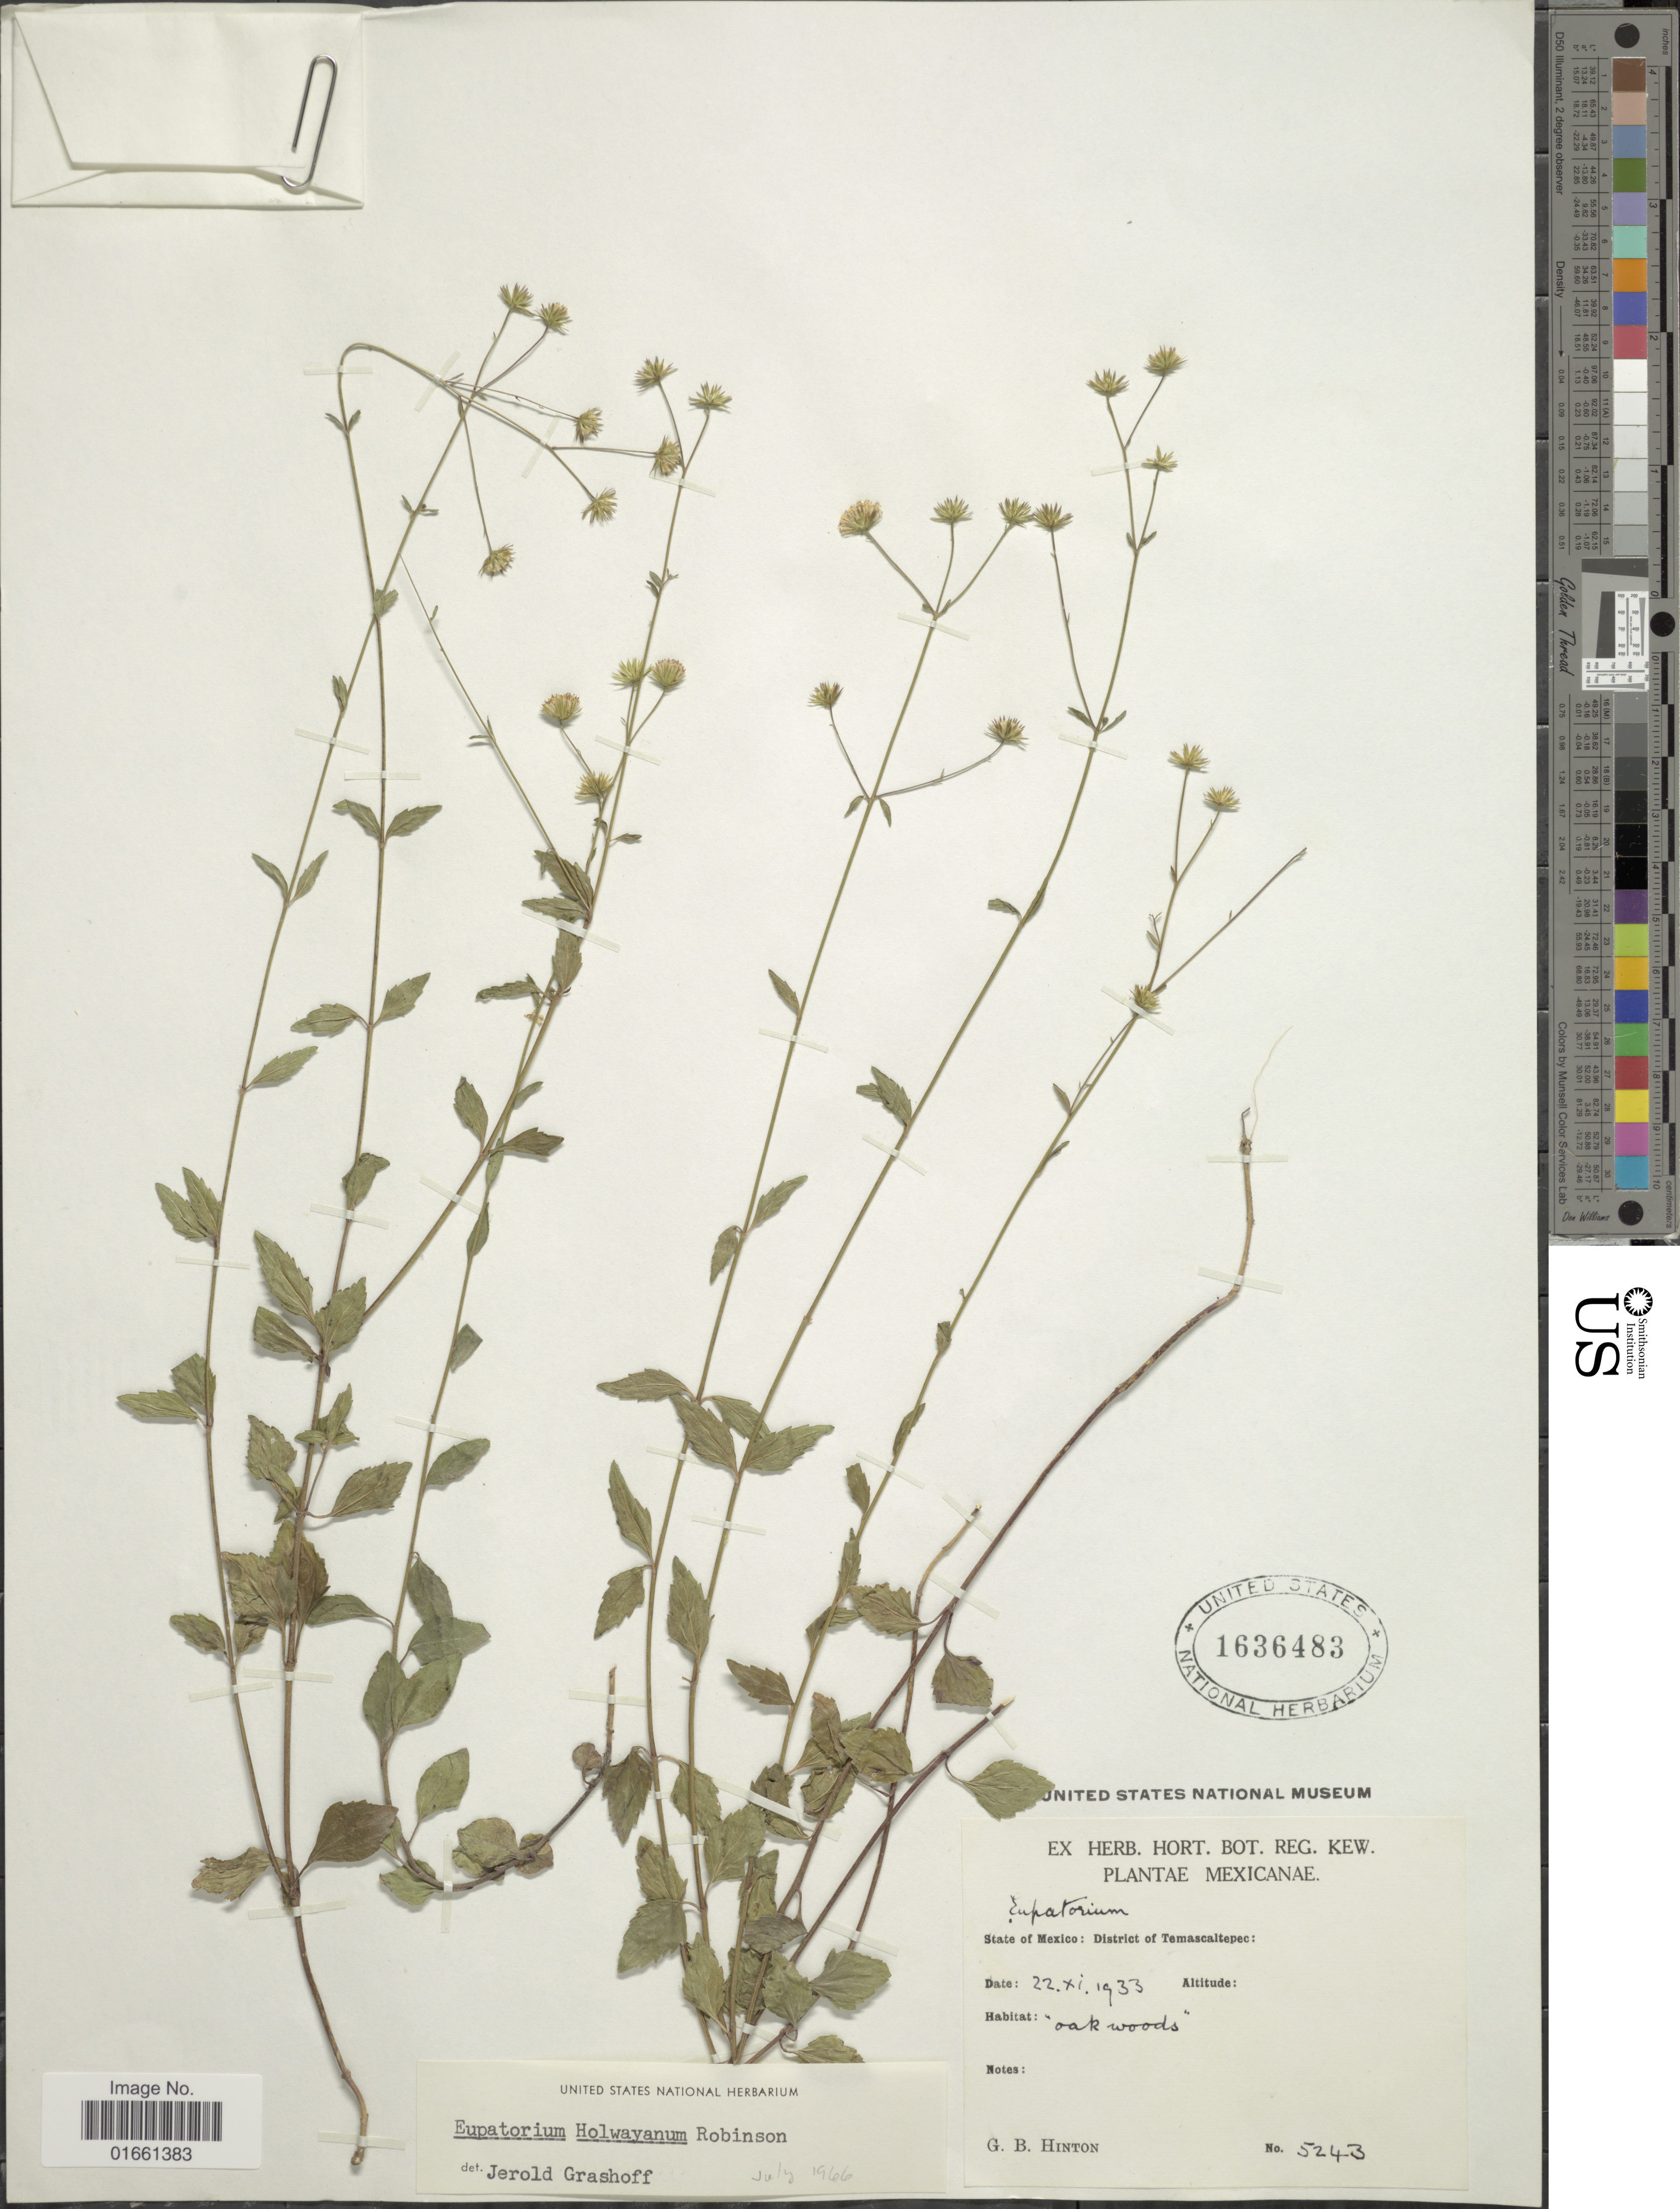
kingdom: Plantae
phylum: Tracheophyta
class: Magnoliopsida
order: Asterales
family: Asteraceae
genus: Fleischmannia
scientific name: Fleischmannia holwayana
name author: (B.L. Rob.) R.M. King & H. Rob.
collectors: G. B. Hinton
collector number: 5243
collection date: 1933-11-22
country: Mexico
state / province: México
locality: State of Mexico, District of Temascaltepec.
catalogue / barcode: US 1636483